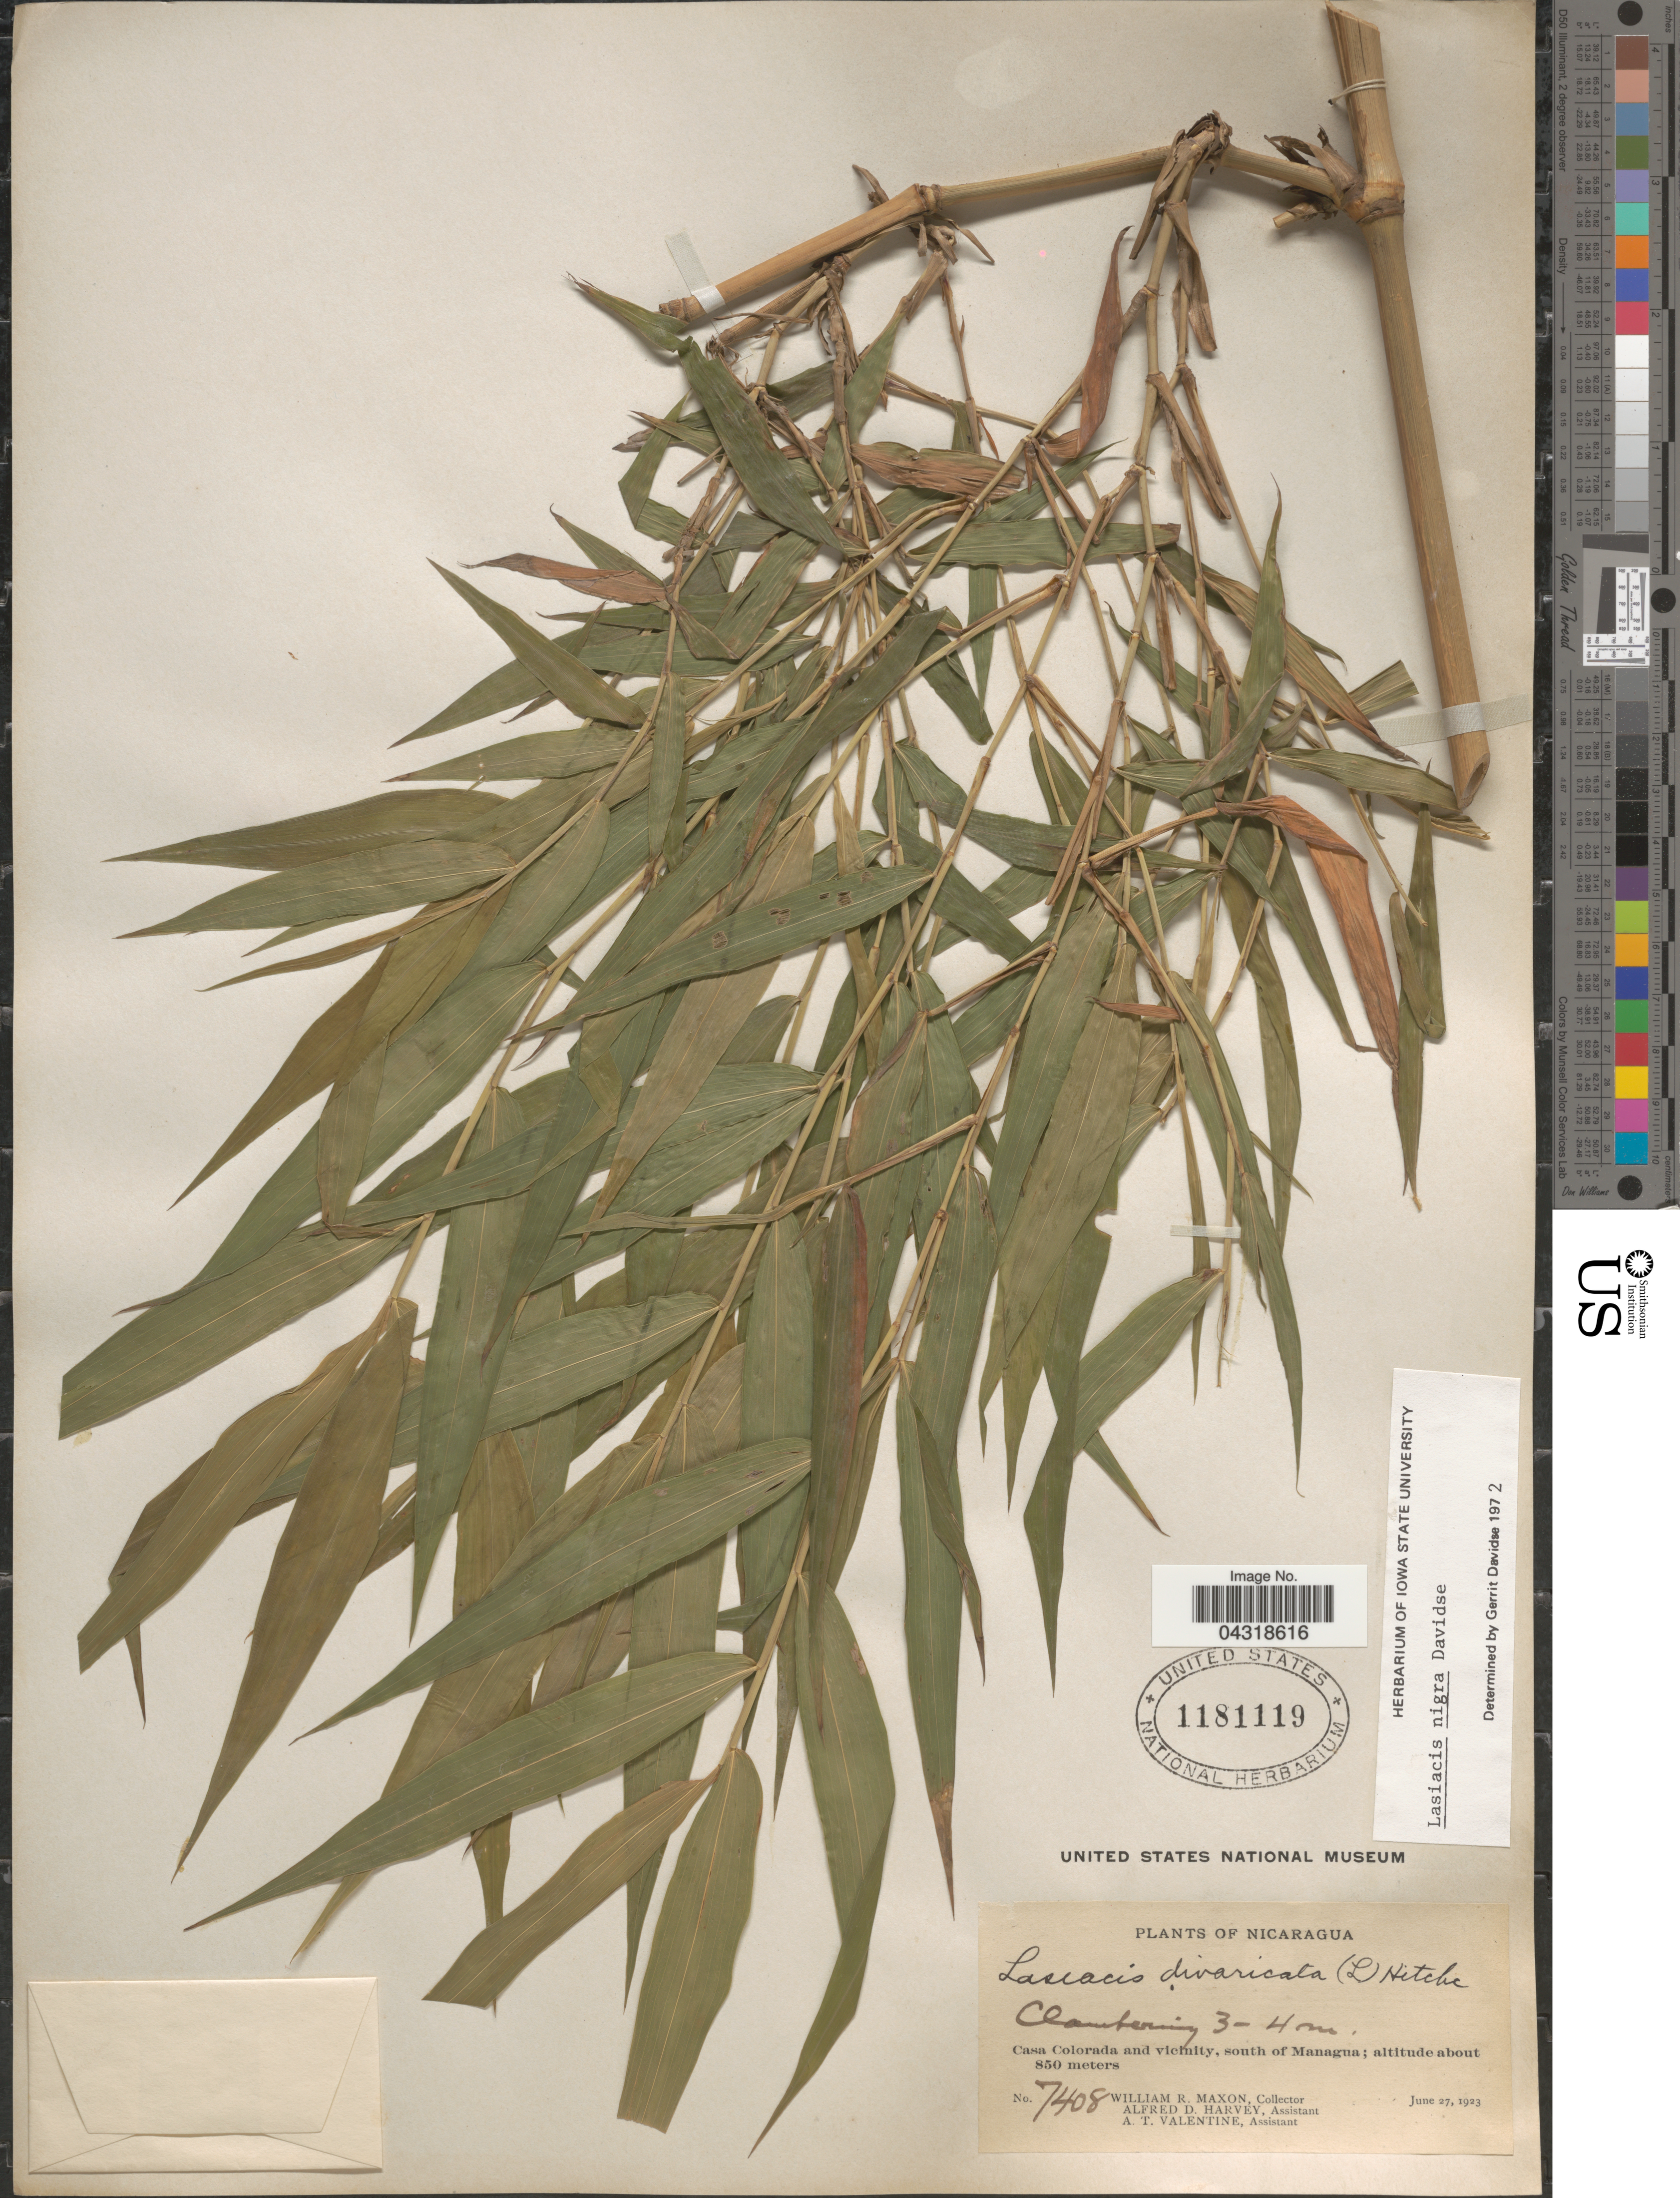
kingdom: Plantae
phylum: Tracheophyta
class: Liliopsida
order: Poales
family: Poaceae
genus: Lasiacis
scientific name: Lasiacis nigra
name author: Davidse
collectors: W. R. Maxon, A. D. Harvey & A. Valentine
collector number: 7408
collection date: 1923-06-27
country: Nicaragua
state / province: Managua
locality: Casa Colorada and vicinity, south of Managua.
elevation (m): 850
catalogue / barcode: US 1181119